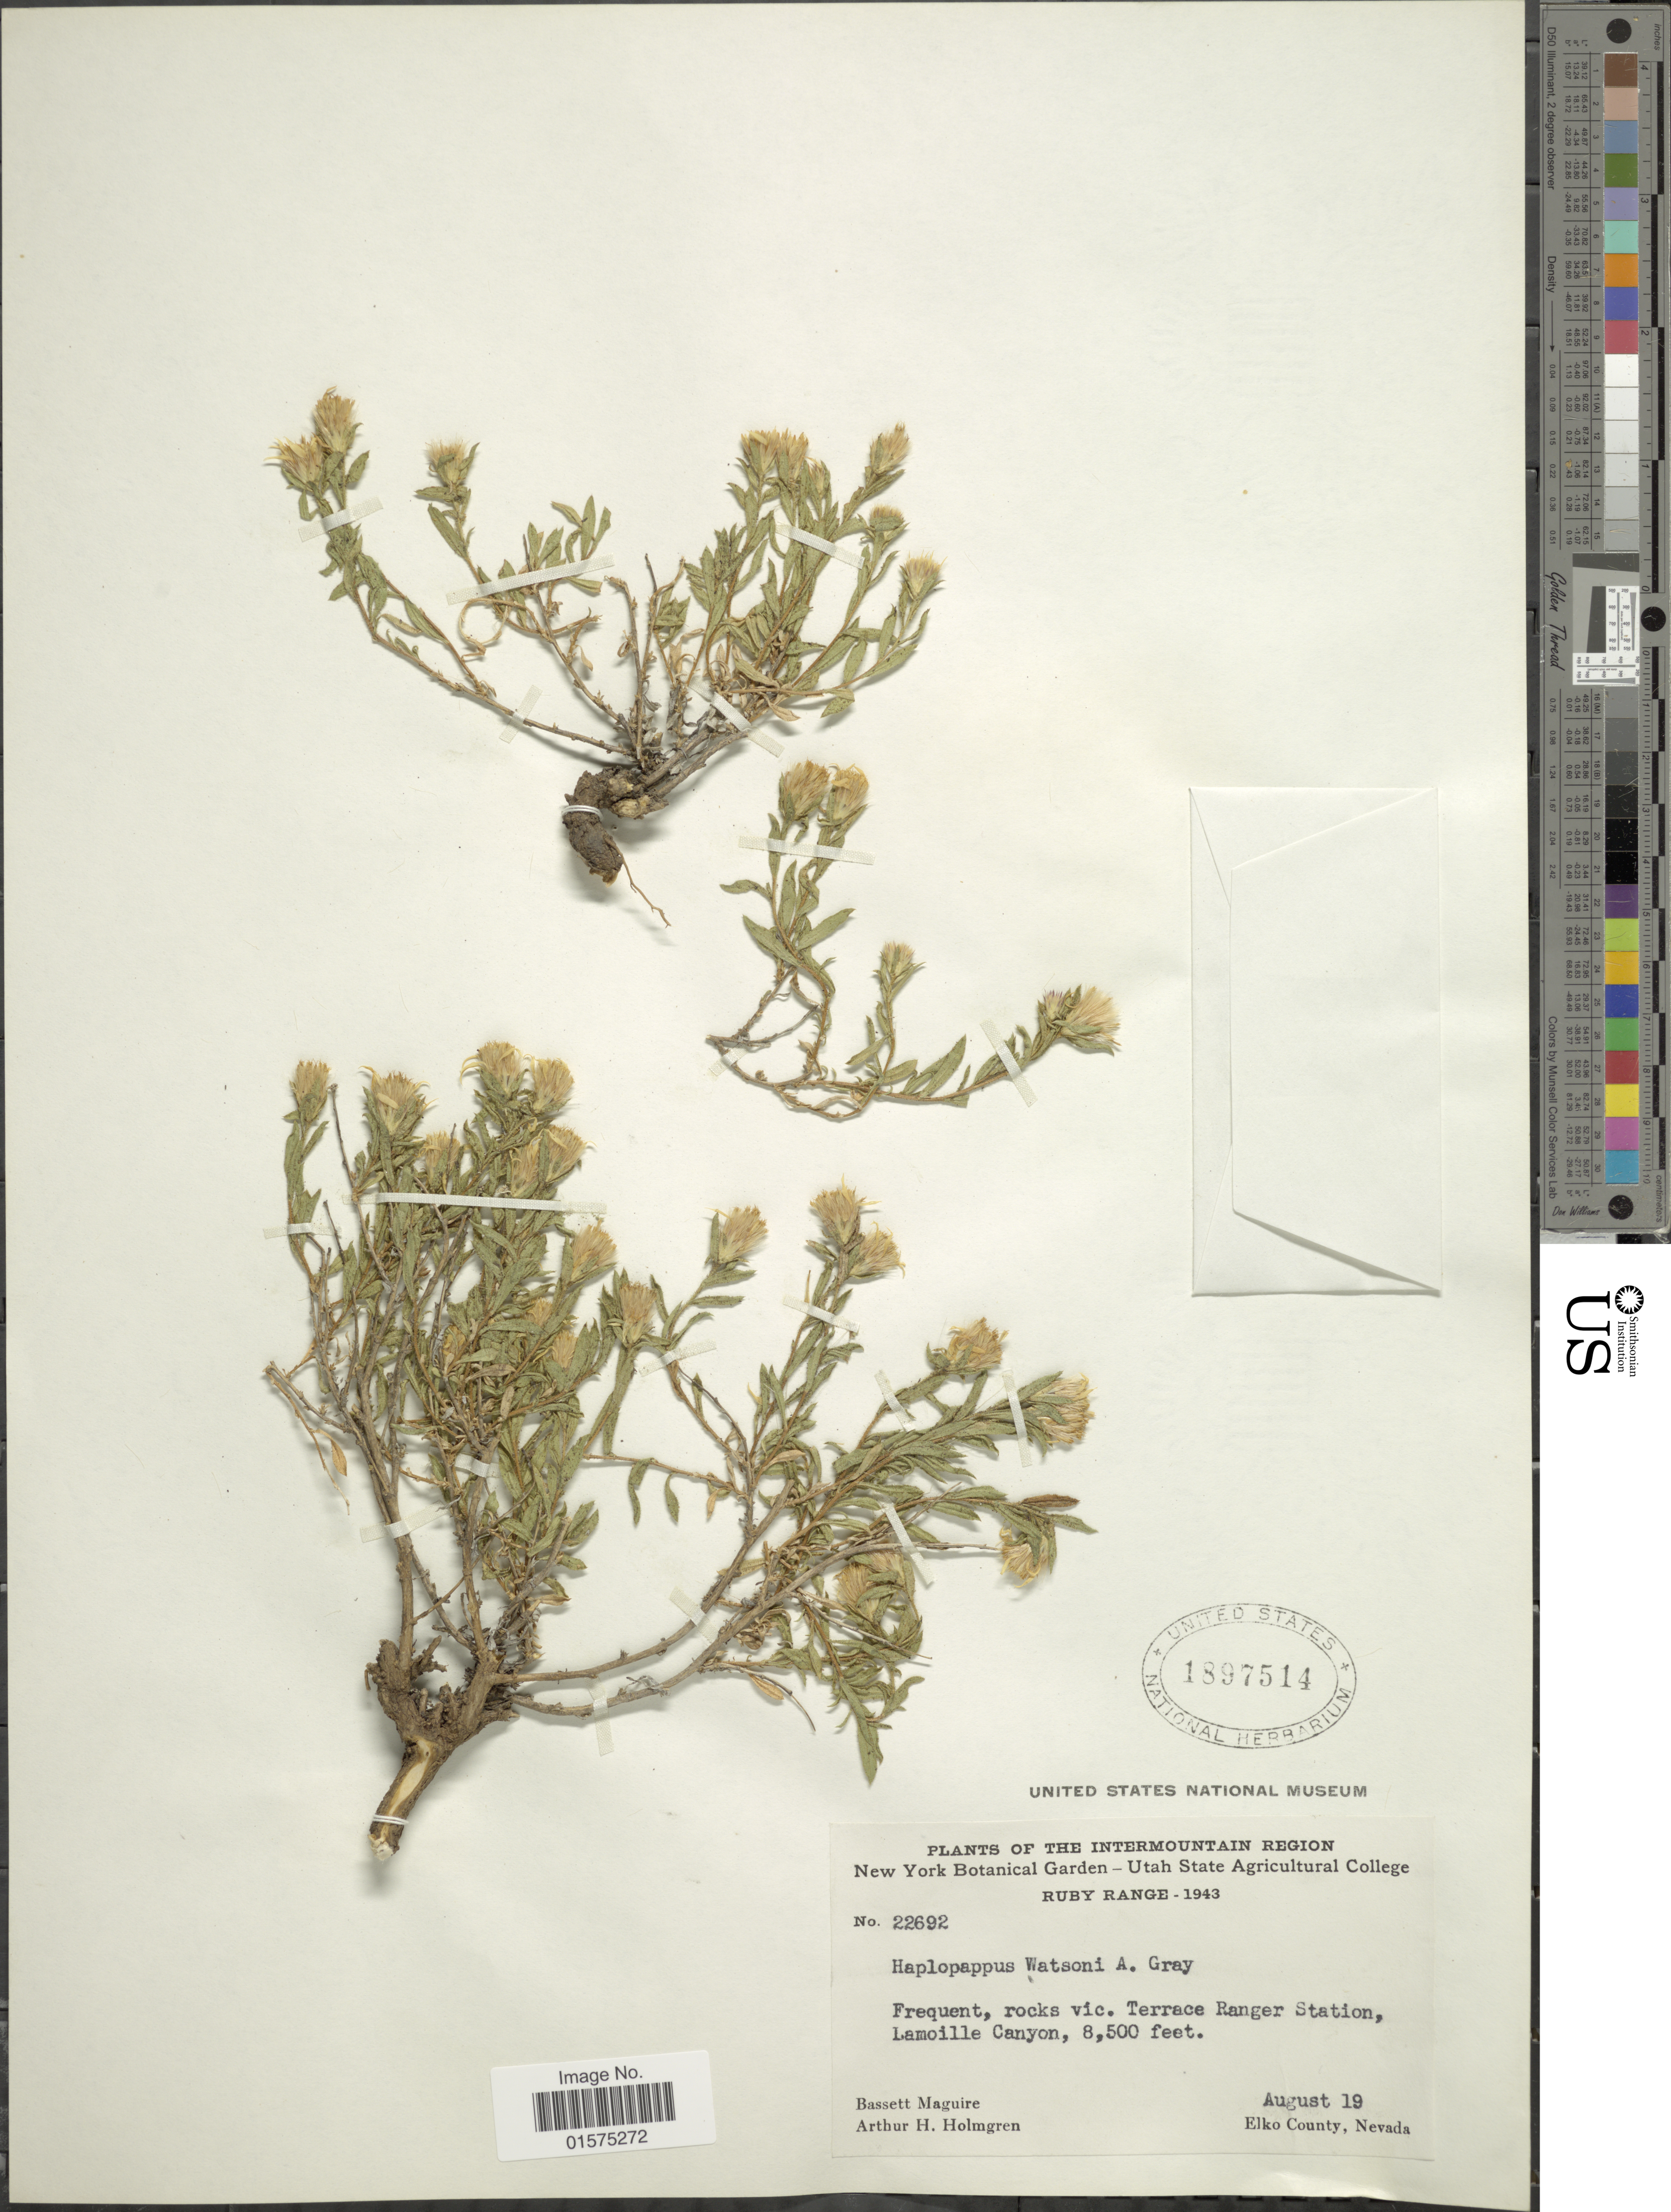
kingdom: Plantae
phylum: Tracheophyta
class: Magnoliopsida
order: Asterales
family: Asteraceae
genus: Ericameria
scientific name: Ericameria watsonii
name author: (A. Gray) G.L. Nesom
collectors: B. Maguire & A. H. Holmgren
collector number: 22692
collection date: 1943-08-19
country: United States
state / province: Nevada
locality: Intermountain Region. Terrace Ranger Station, Lamoille Canyon. Elko County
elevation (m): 2591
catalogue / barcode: US 1897514